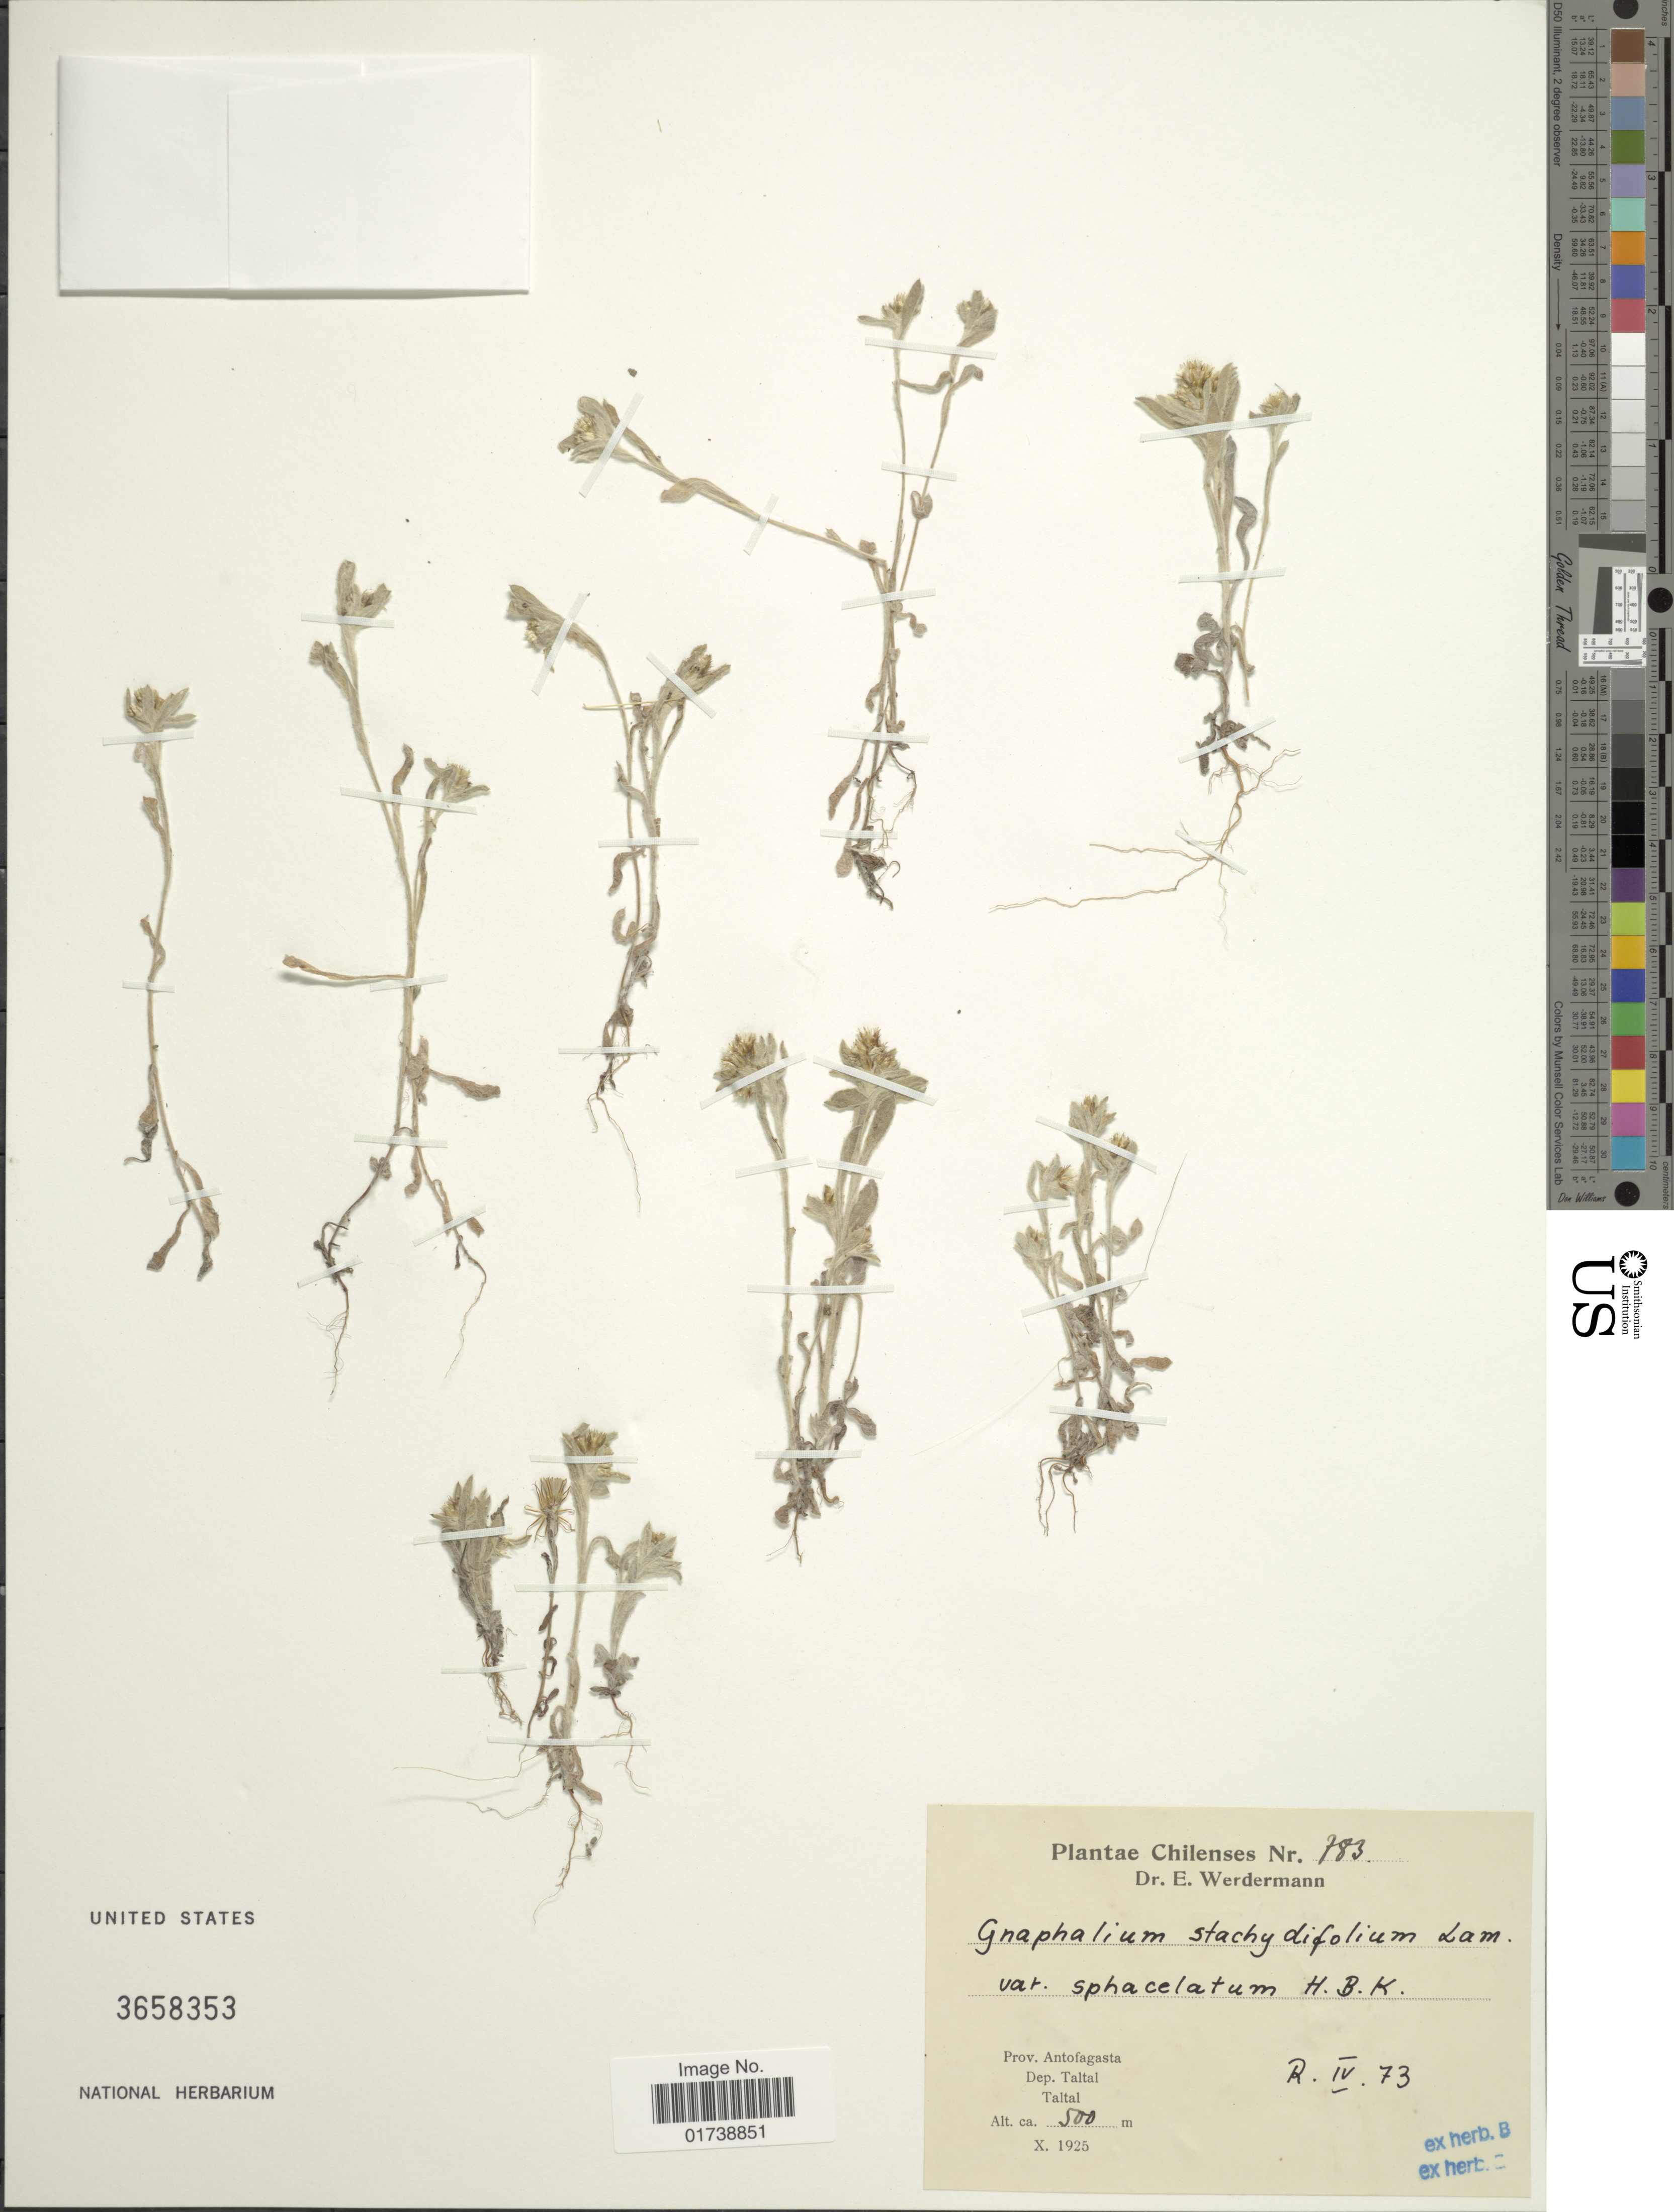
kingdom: Plantae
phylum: Tracheophyta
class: Magnoliopsida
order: Asterales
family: Asteraceae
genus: Gamochaeta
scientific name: Gamochaeta stachydifolia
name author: (Lam.) Cabrera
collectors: E. Werdermann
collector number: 783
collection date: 1925-10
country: Chile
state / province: Antofagasta (II)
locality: Chilenses, Dep. Taltal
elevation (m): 500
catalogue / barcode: US 3658353